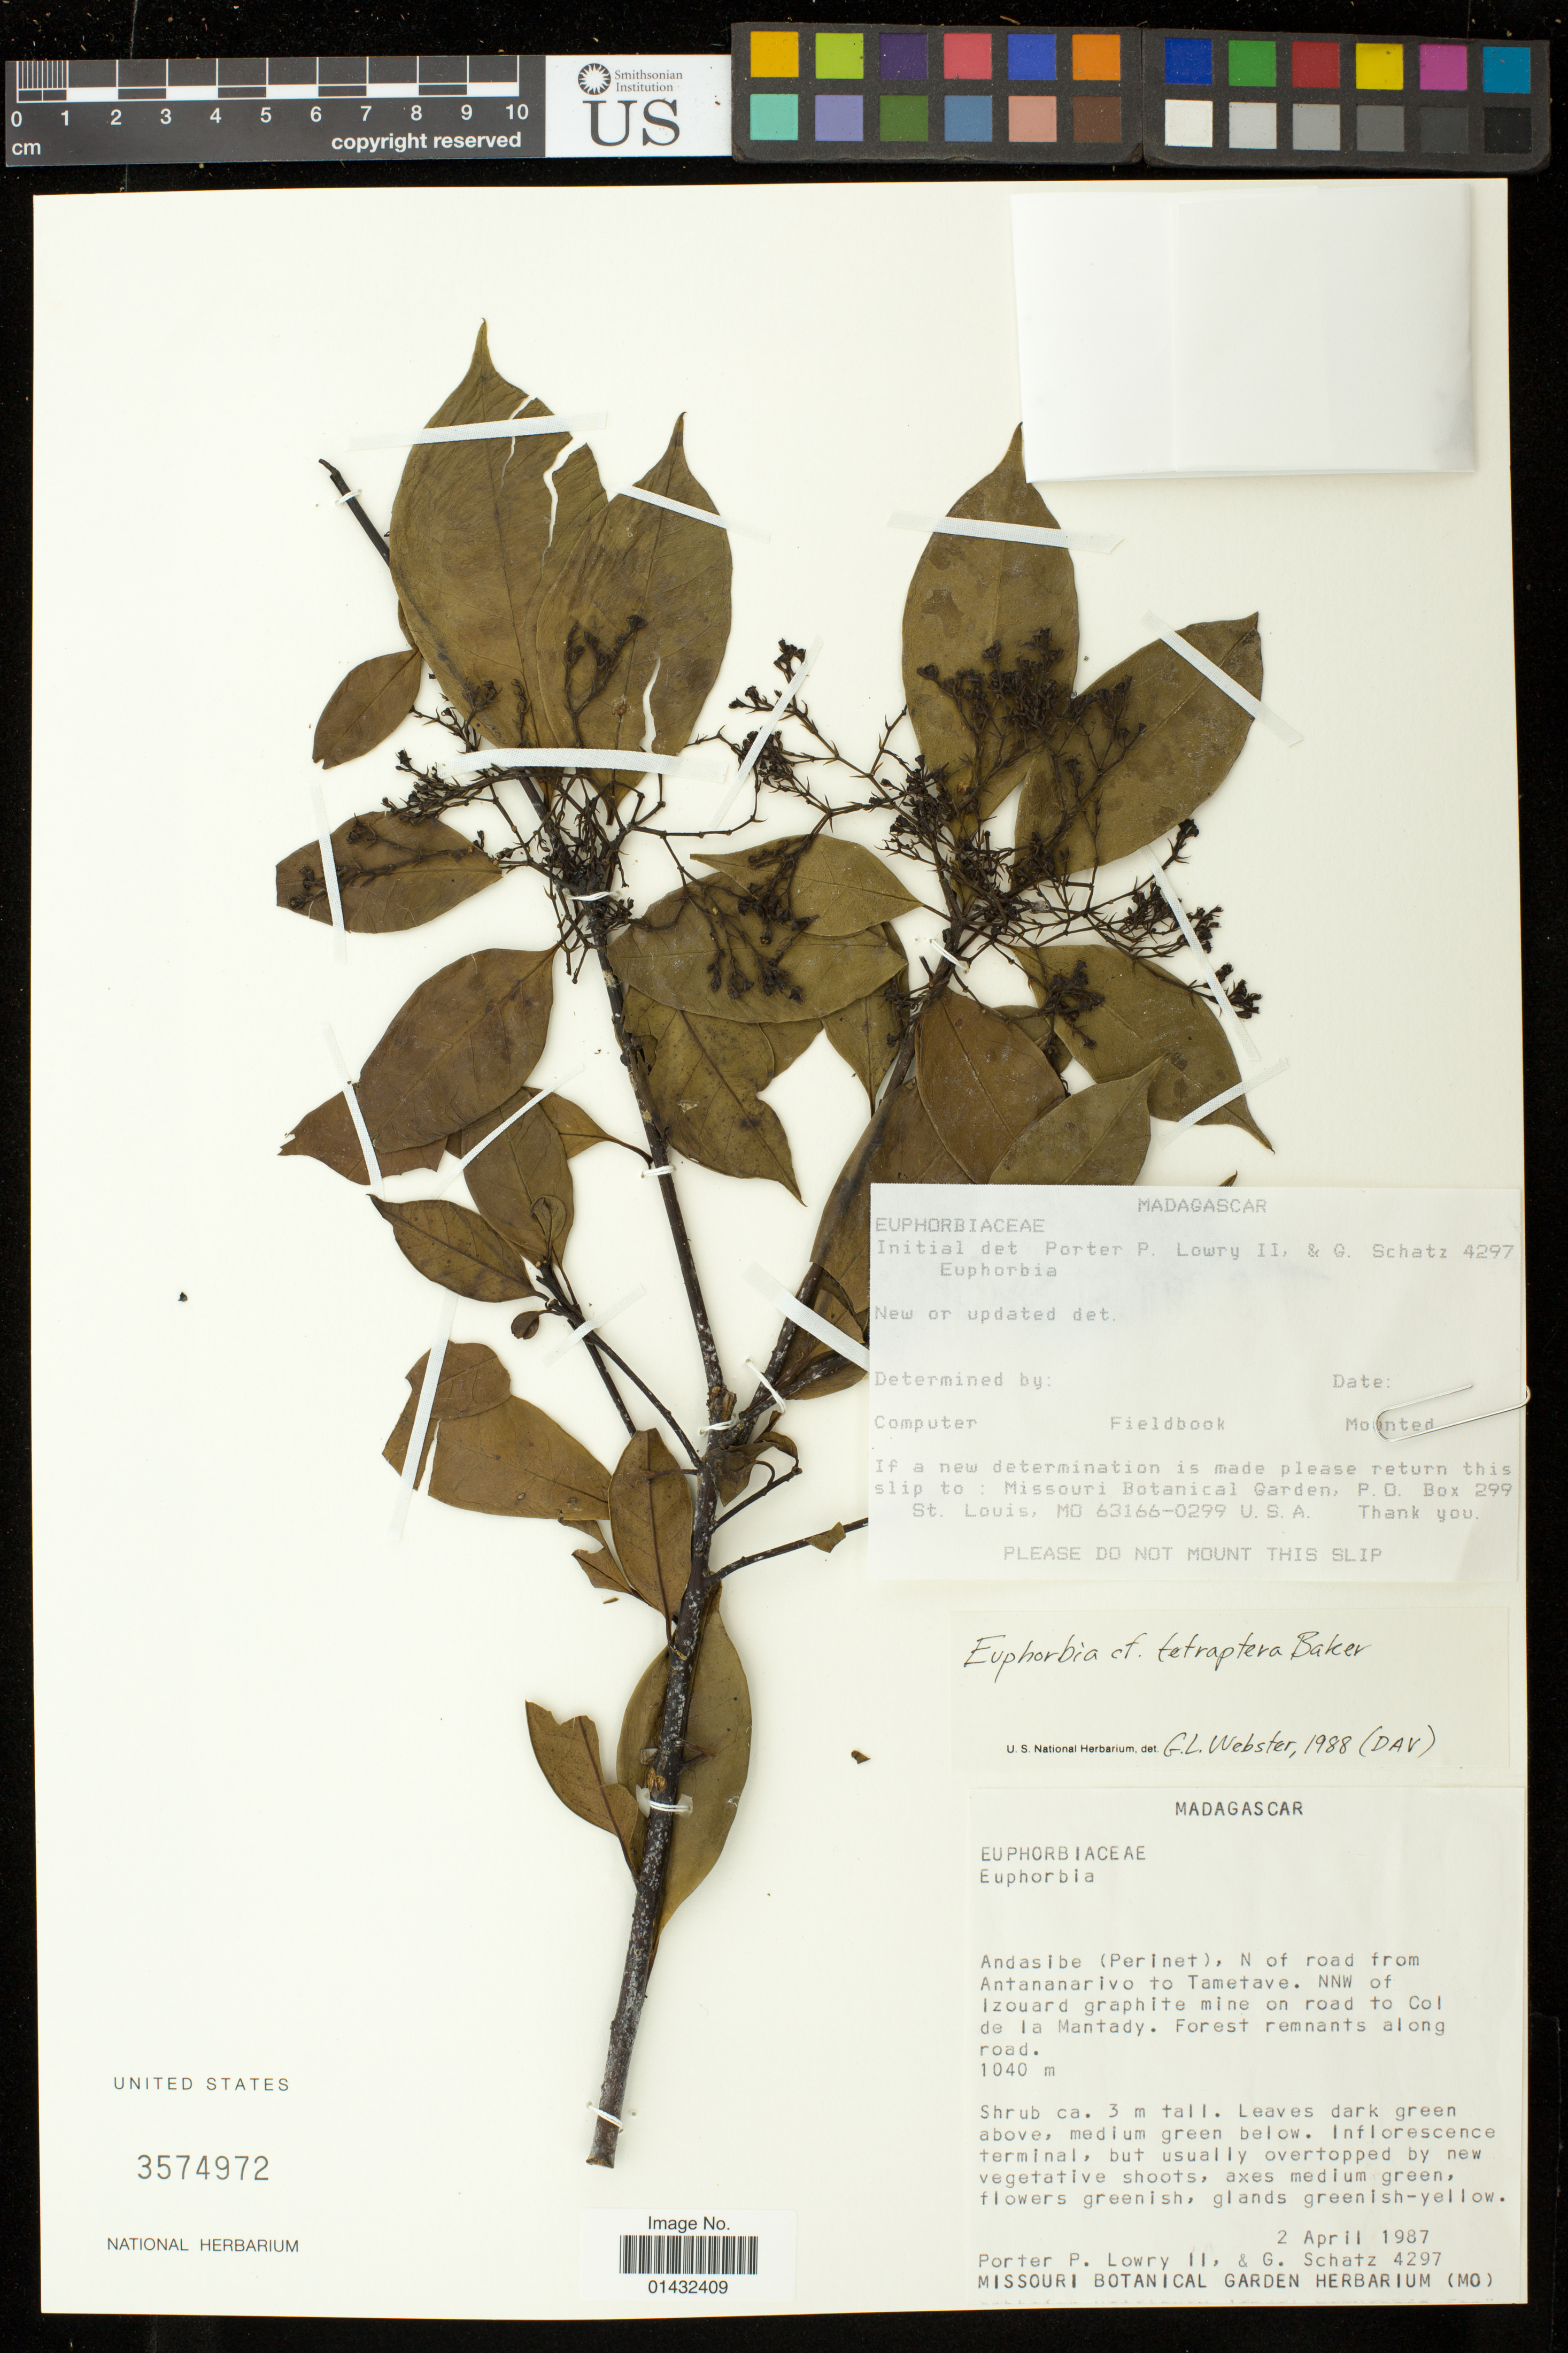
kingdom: Plantae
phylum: Tracheophyta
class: Magnoliopsida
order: Malpighiales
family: Euphorbiaceae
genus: Euphorbia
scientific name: Euphorbia tetraptera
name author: Baker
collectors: P. P. Lowry & G. Schatz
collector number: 4297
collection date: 1987-04-02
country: Madagascar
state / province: Alaotra Mangoro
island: Madagascar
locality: Andasibe (Perinet); N. of road from Antananarivo to Tametave. NNW of Izouard graphite mine on road to Col de la Mantady.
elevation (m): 1040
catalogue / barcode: US 3574972